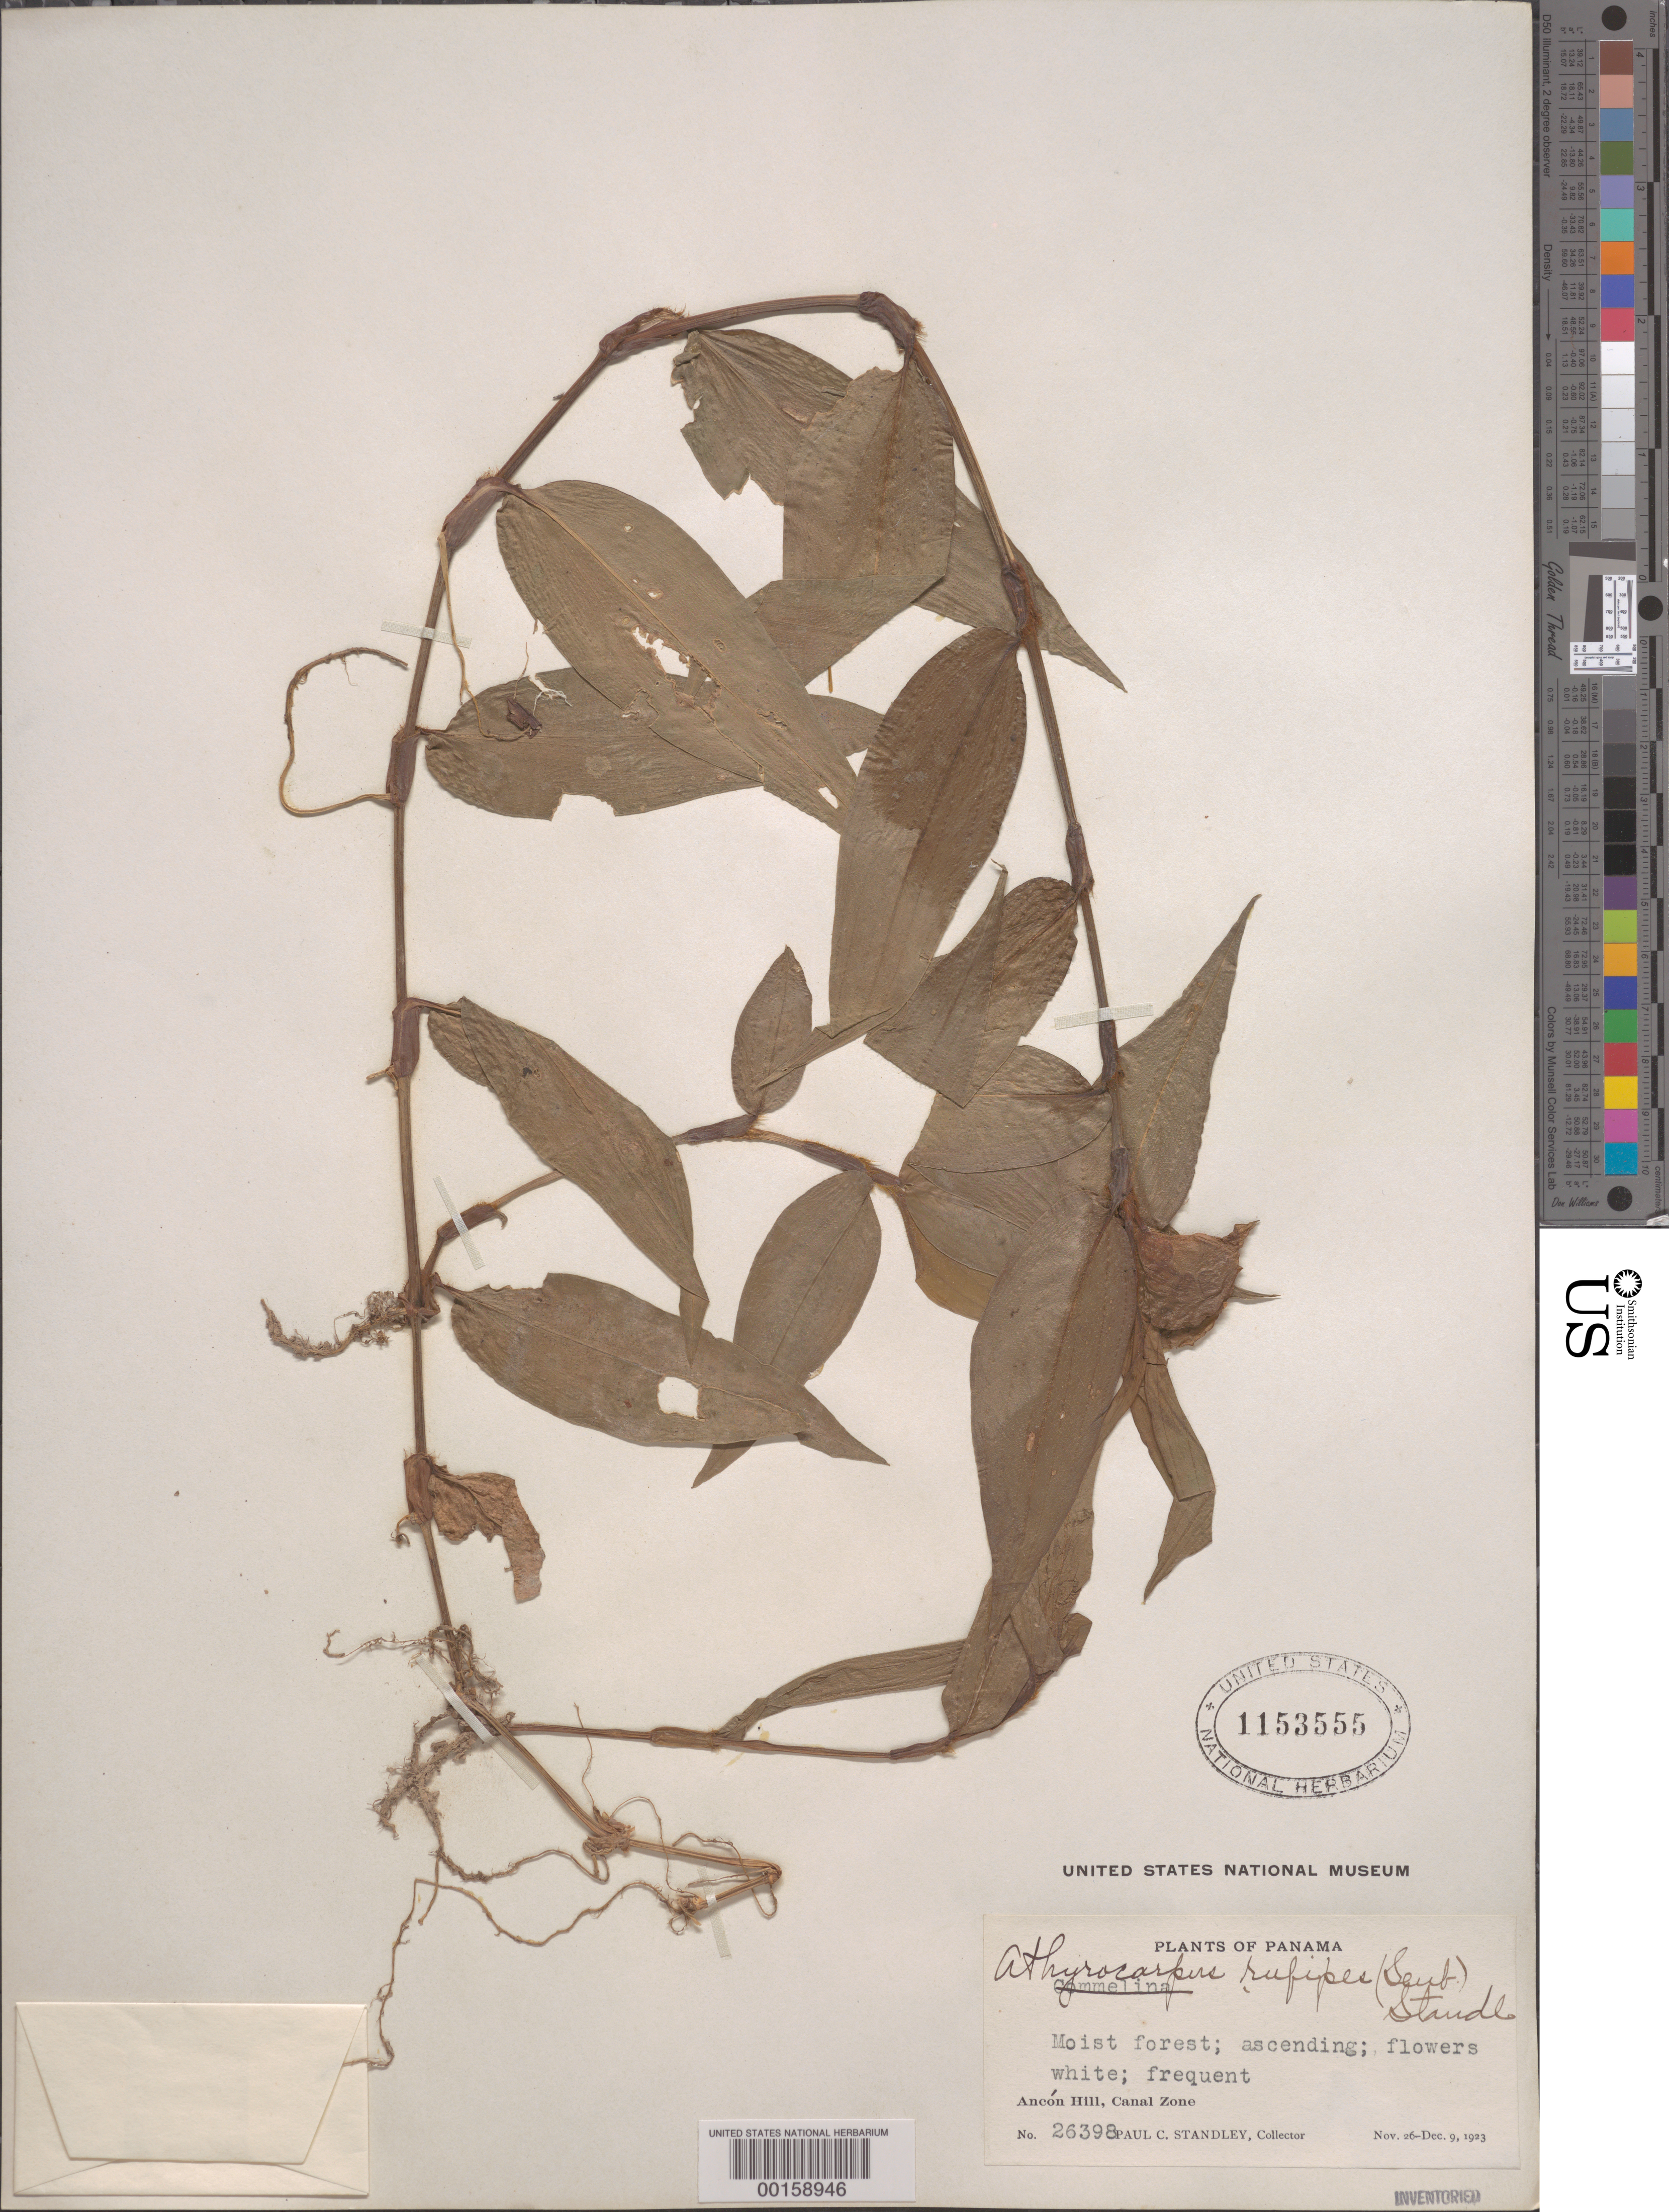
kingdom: Plantae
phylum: Tracheophyta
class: Liliopsida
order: Commelinales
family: Commelinaceae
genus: Commelina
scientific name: Commelina rufipes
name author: Seub.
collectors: P. C. Standley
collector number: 26398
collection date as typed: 26 Nov 1923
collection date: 1923-11-26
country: Panama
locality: Ancon Hill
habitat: Moist forest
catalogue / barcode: US 1153555